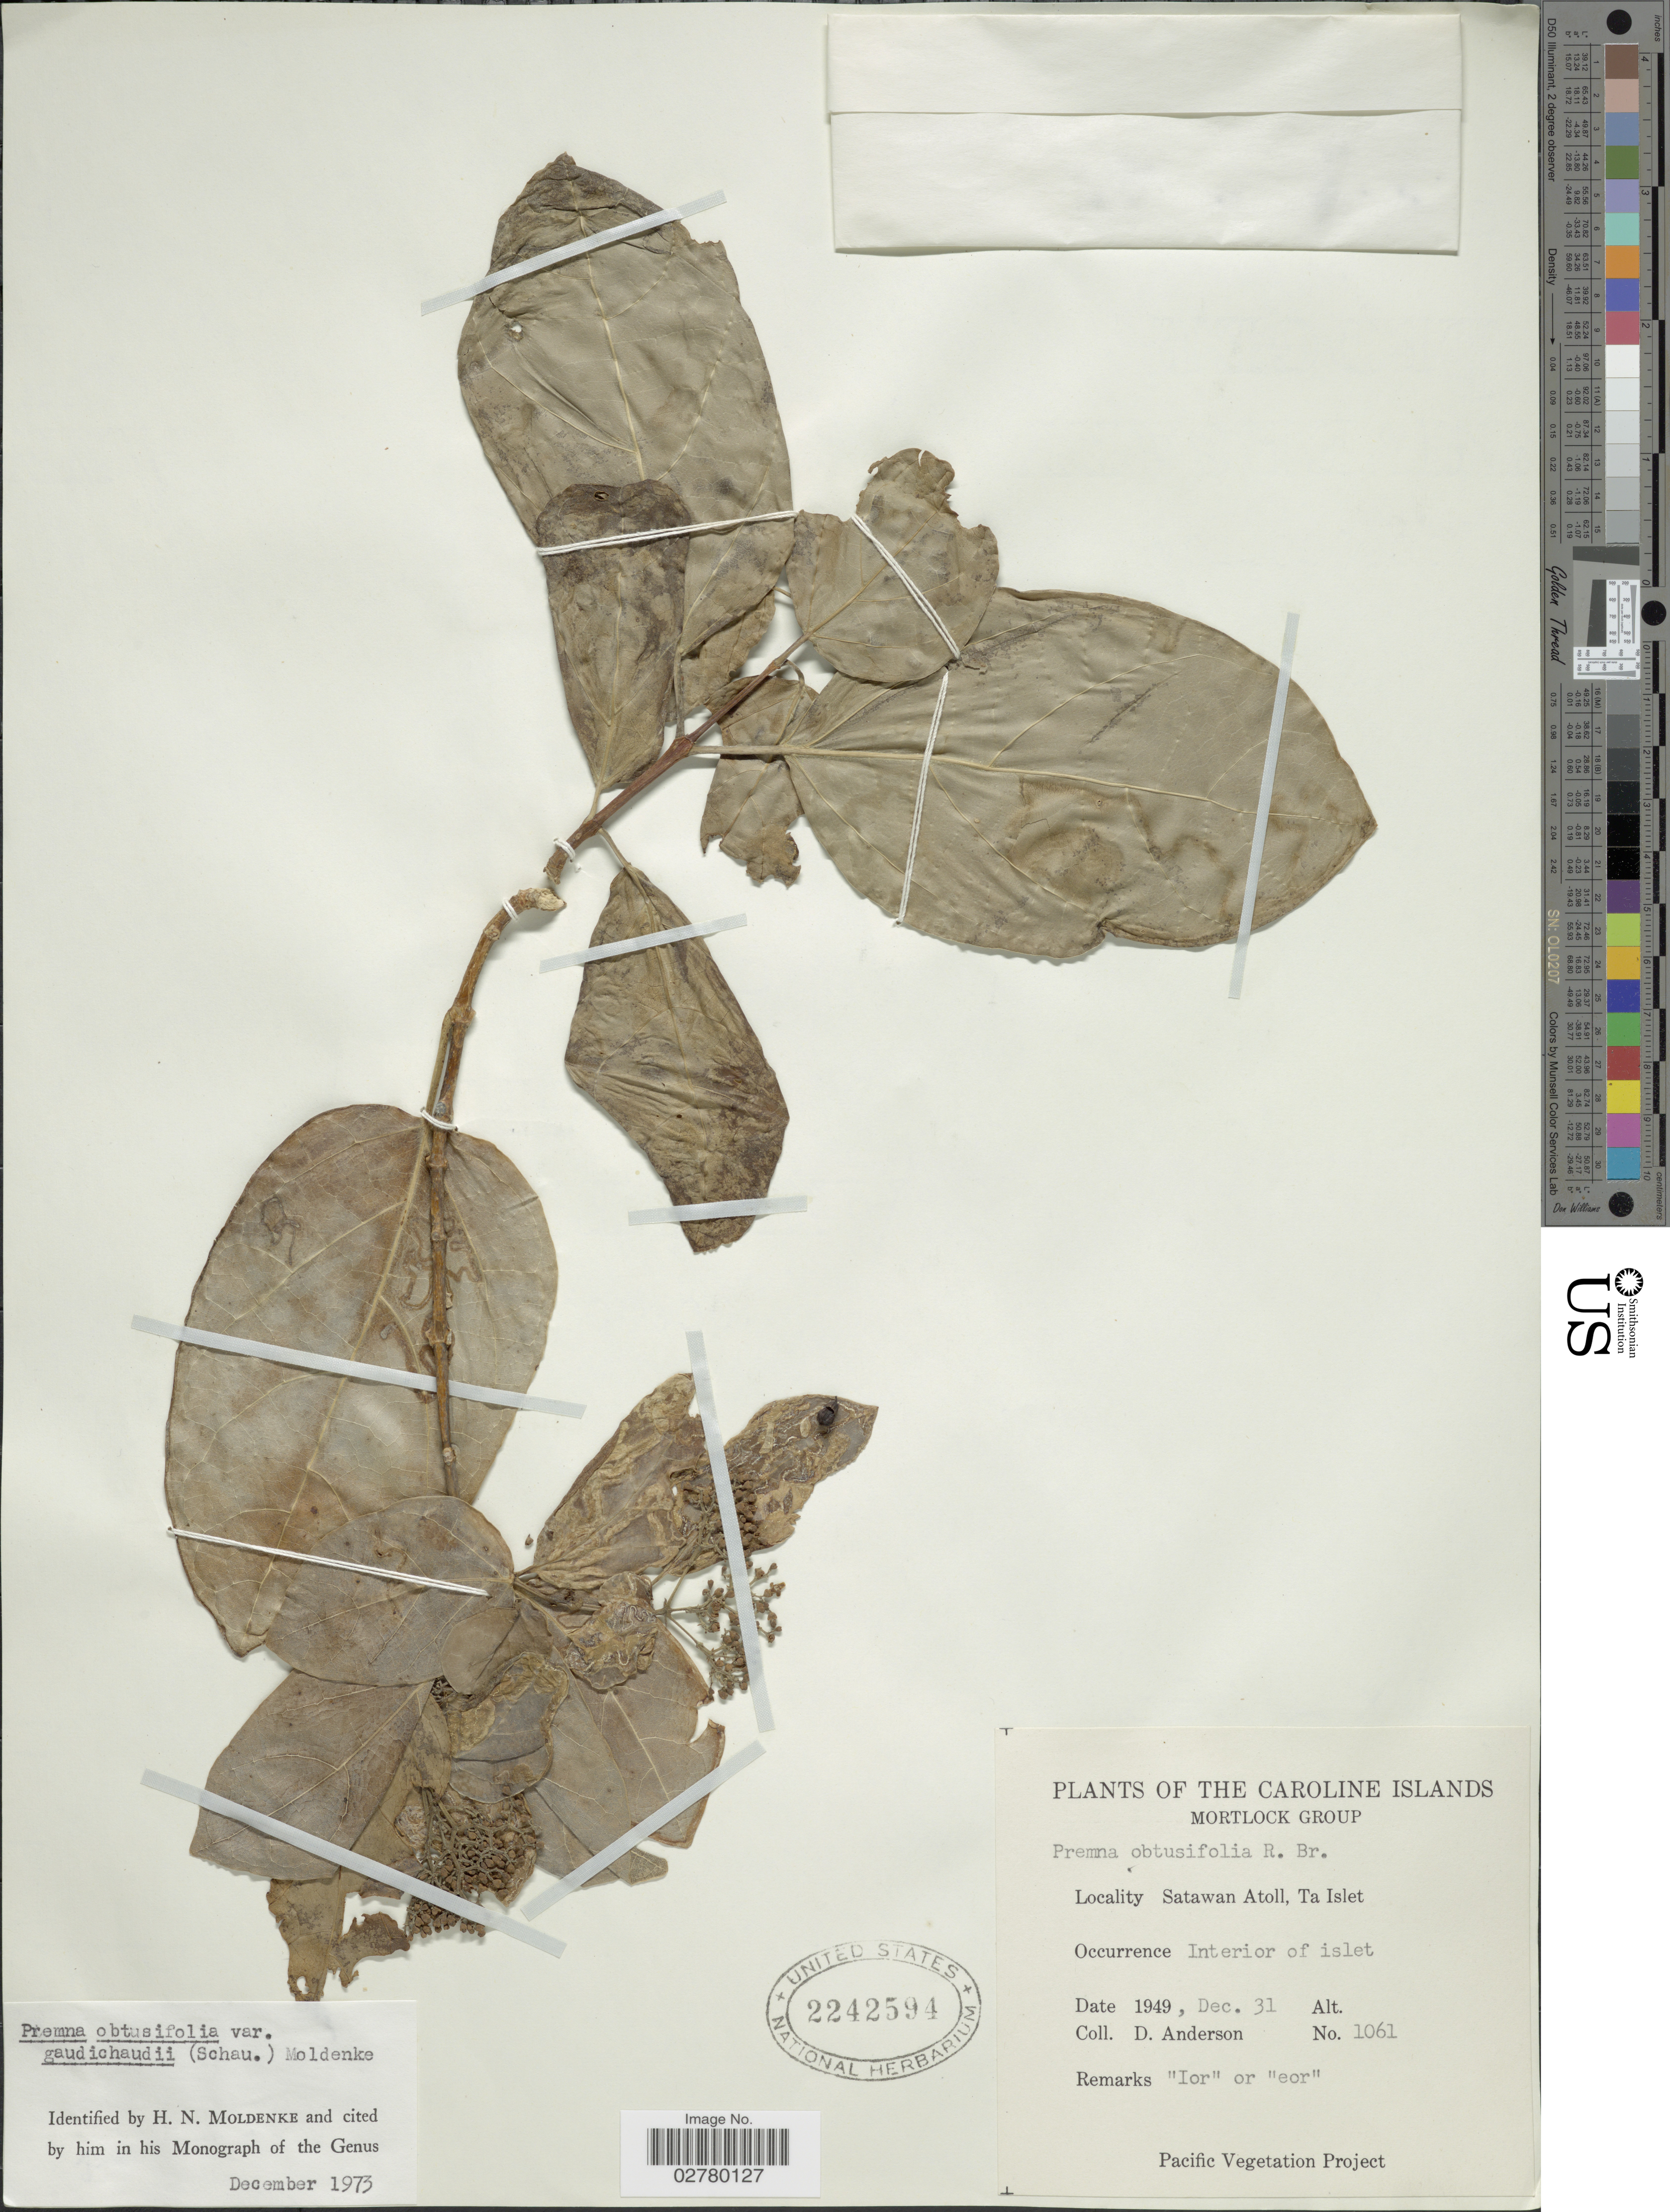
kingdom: Plantae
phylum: Tracheophyta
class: Magnoliopsida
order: Lamiales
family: Lamiaceae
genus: Premna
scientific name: Premna obtusifolia var. gaudichaudii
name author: (Schauer) Moldenke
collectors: D. Anderson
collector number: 1061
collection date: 1949-12-31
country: Micronesia, Federated States of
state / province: Truk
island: Satawan Atoll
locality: Mortlock Group. Satawan Atoll, Ta Islet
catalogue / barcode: US 2242594